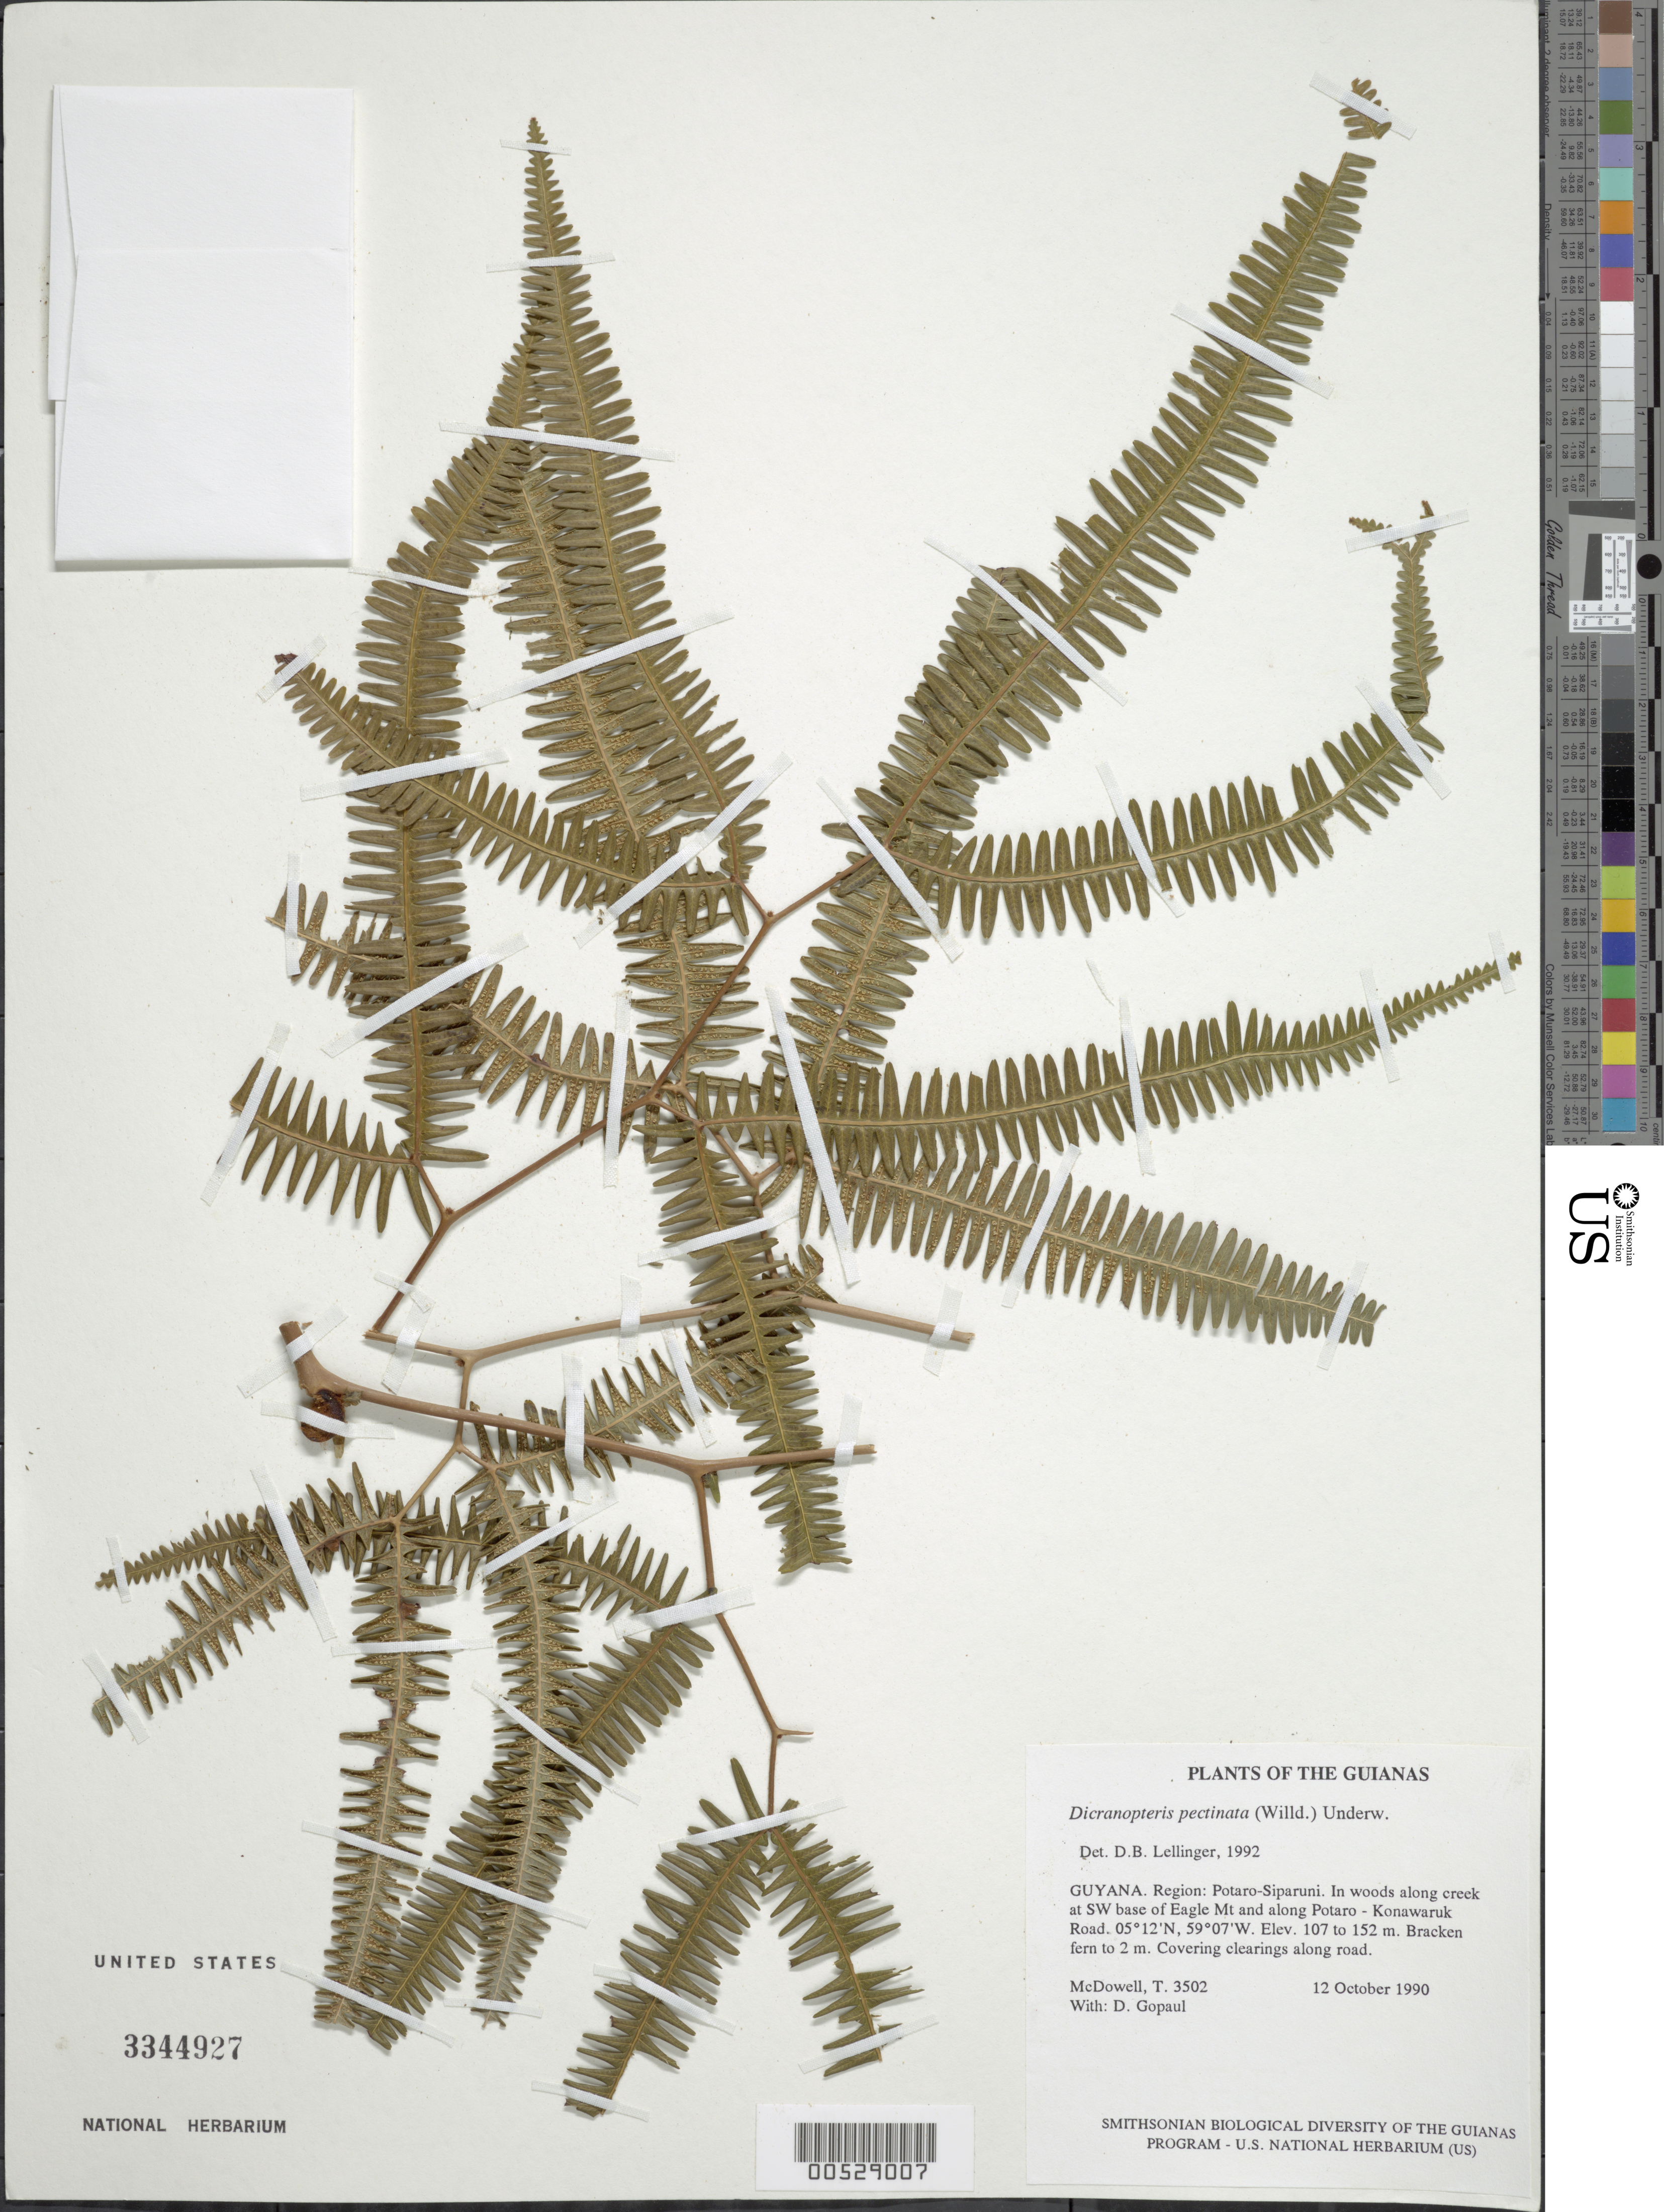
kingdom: Plantae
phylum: Tracheophyta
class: Polypodiopsida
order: Gleicheniales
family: Gleicheniaceae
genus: Gleichenella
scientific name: Gleichenella pectinata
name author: (Willd.) Ching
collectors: T. McDowell & D. Gopaul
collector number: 3502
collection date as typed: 12 October 1990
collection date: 1990-10-12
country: Guyana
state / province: Potaro-Siparuni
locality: In woods along creek at SW base of Eagle Mt and along Potaro - Konawaruk Road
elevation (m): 107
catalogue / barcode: US 3344927